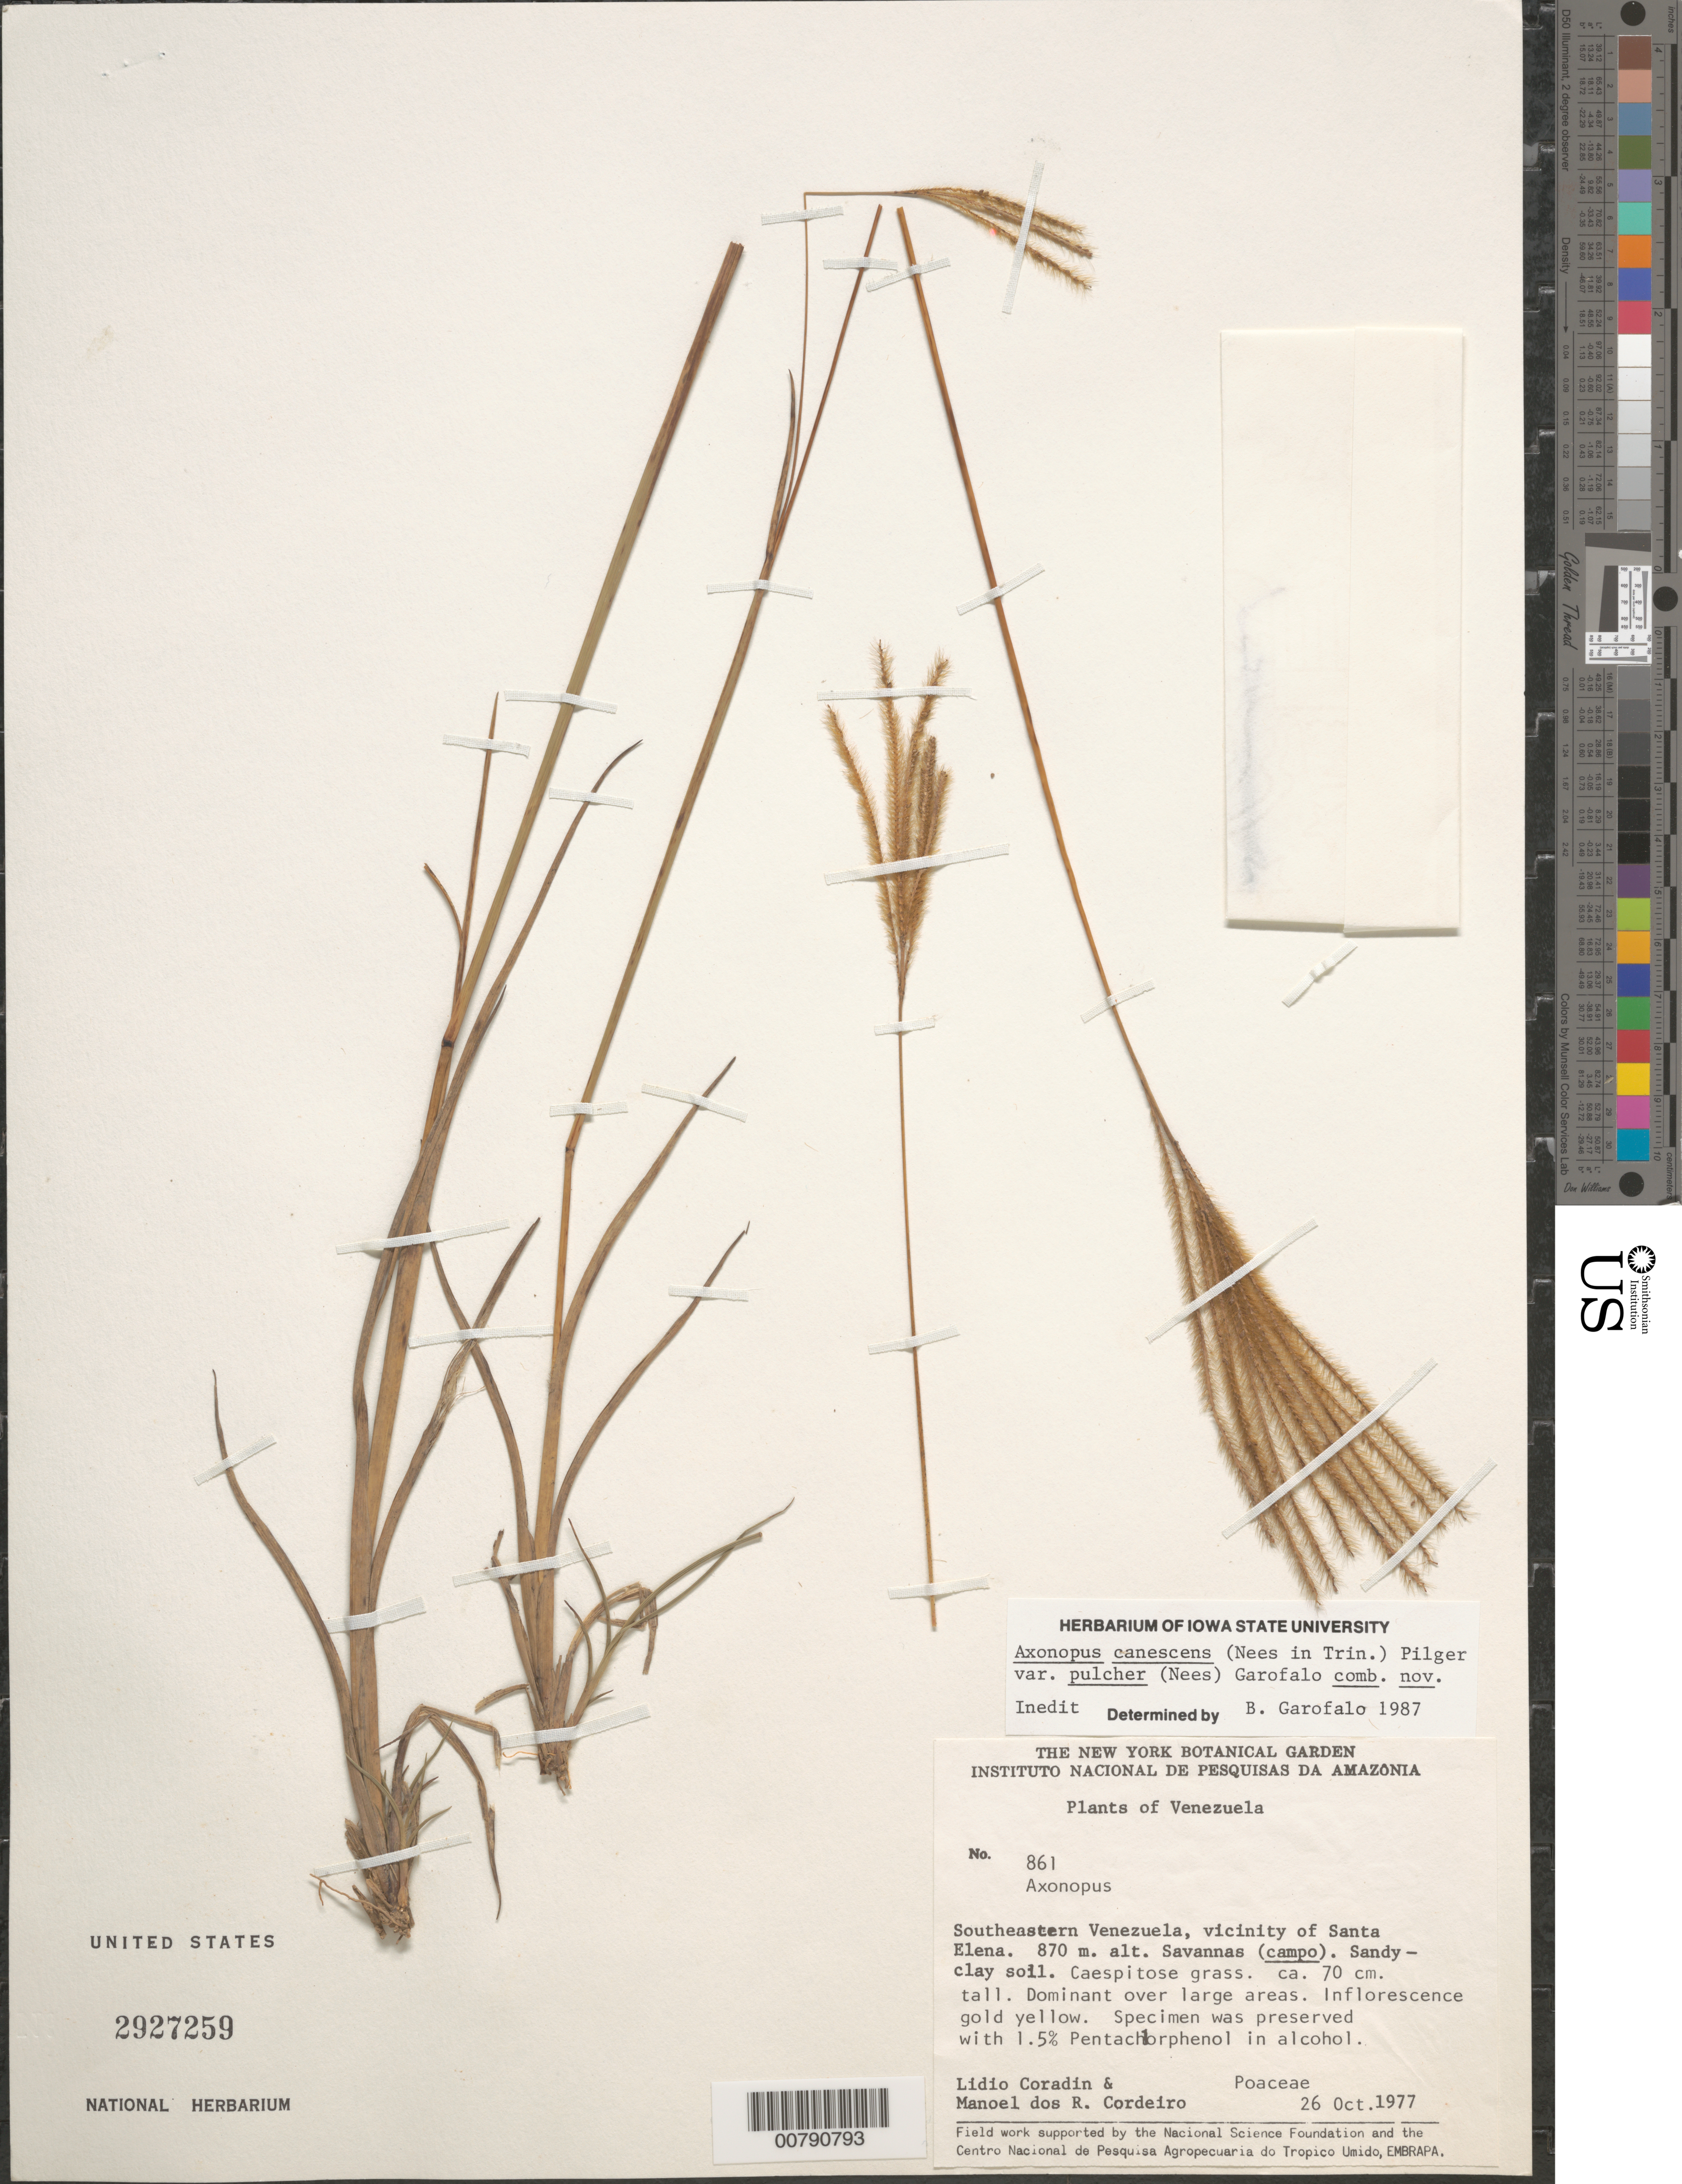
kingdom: Plantae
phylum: Tracheophyta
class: Liliopsida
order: Poales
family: Poaceae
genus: Axonopus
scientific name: Axonopus canescens var. pulcher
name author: (Nees in Trin.) Pilg.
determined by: Garofalo, B.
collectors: L. Coradin & M. Cordeiro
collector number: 861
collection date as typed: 26-Oct-77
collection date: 1977-10-26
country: Venezuela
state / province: Bolívar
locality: Santa Elena, vic., SE Venezuela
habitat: Sandy-clay soil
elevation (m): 870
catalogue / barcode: US 2927259